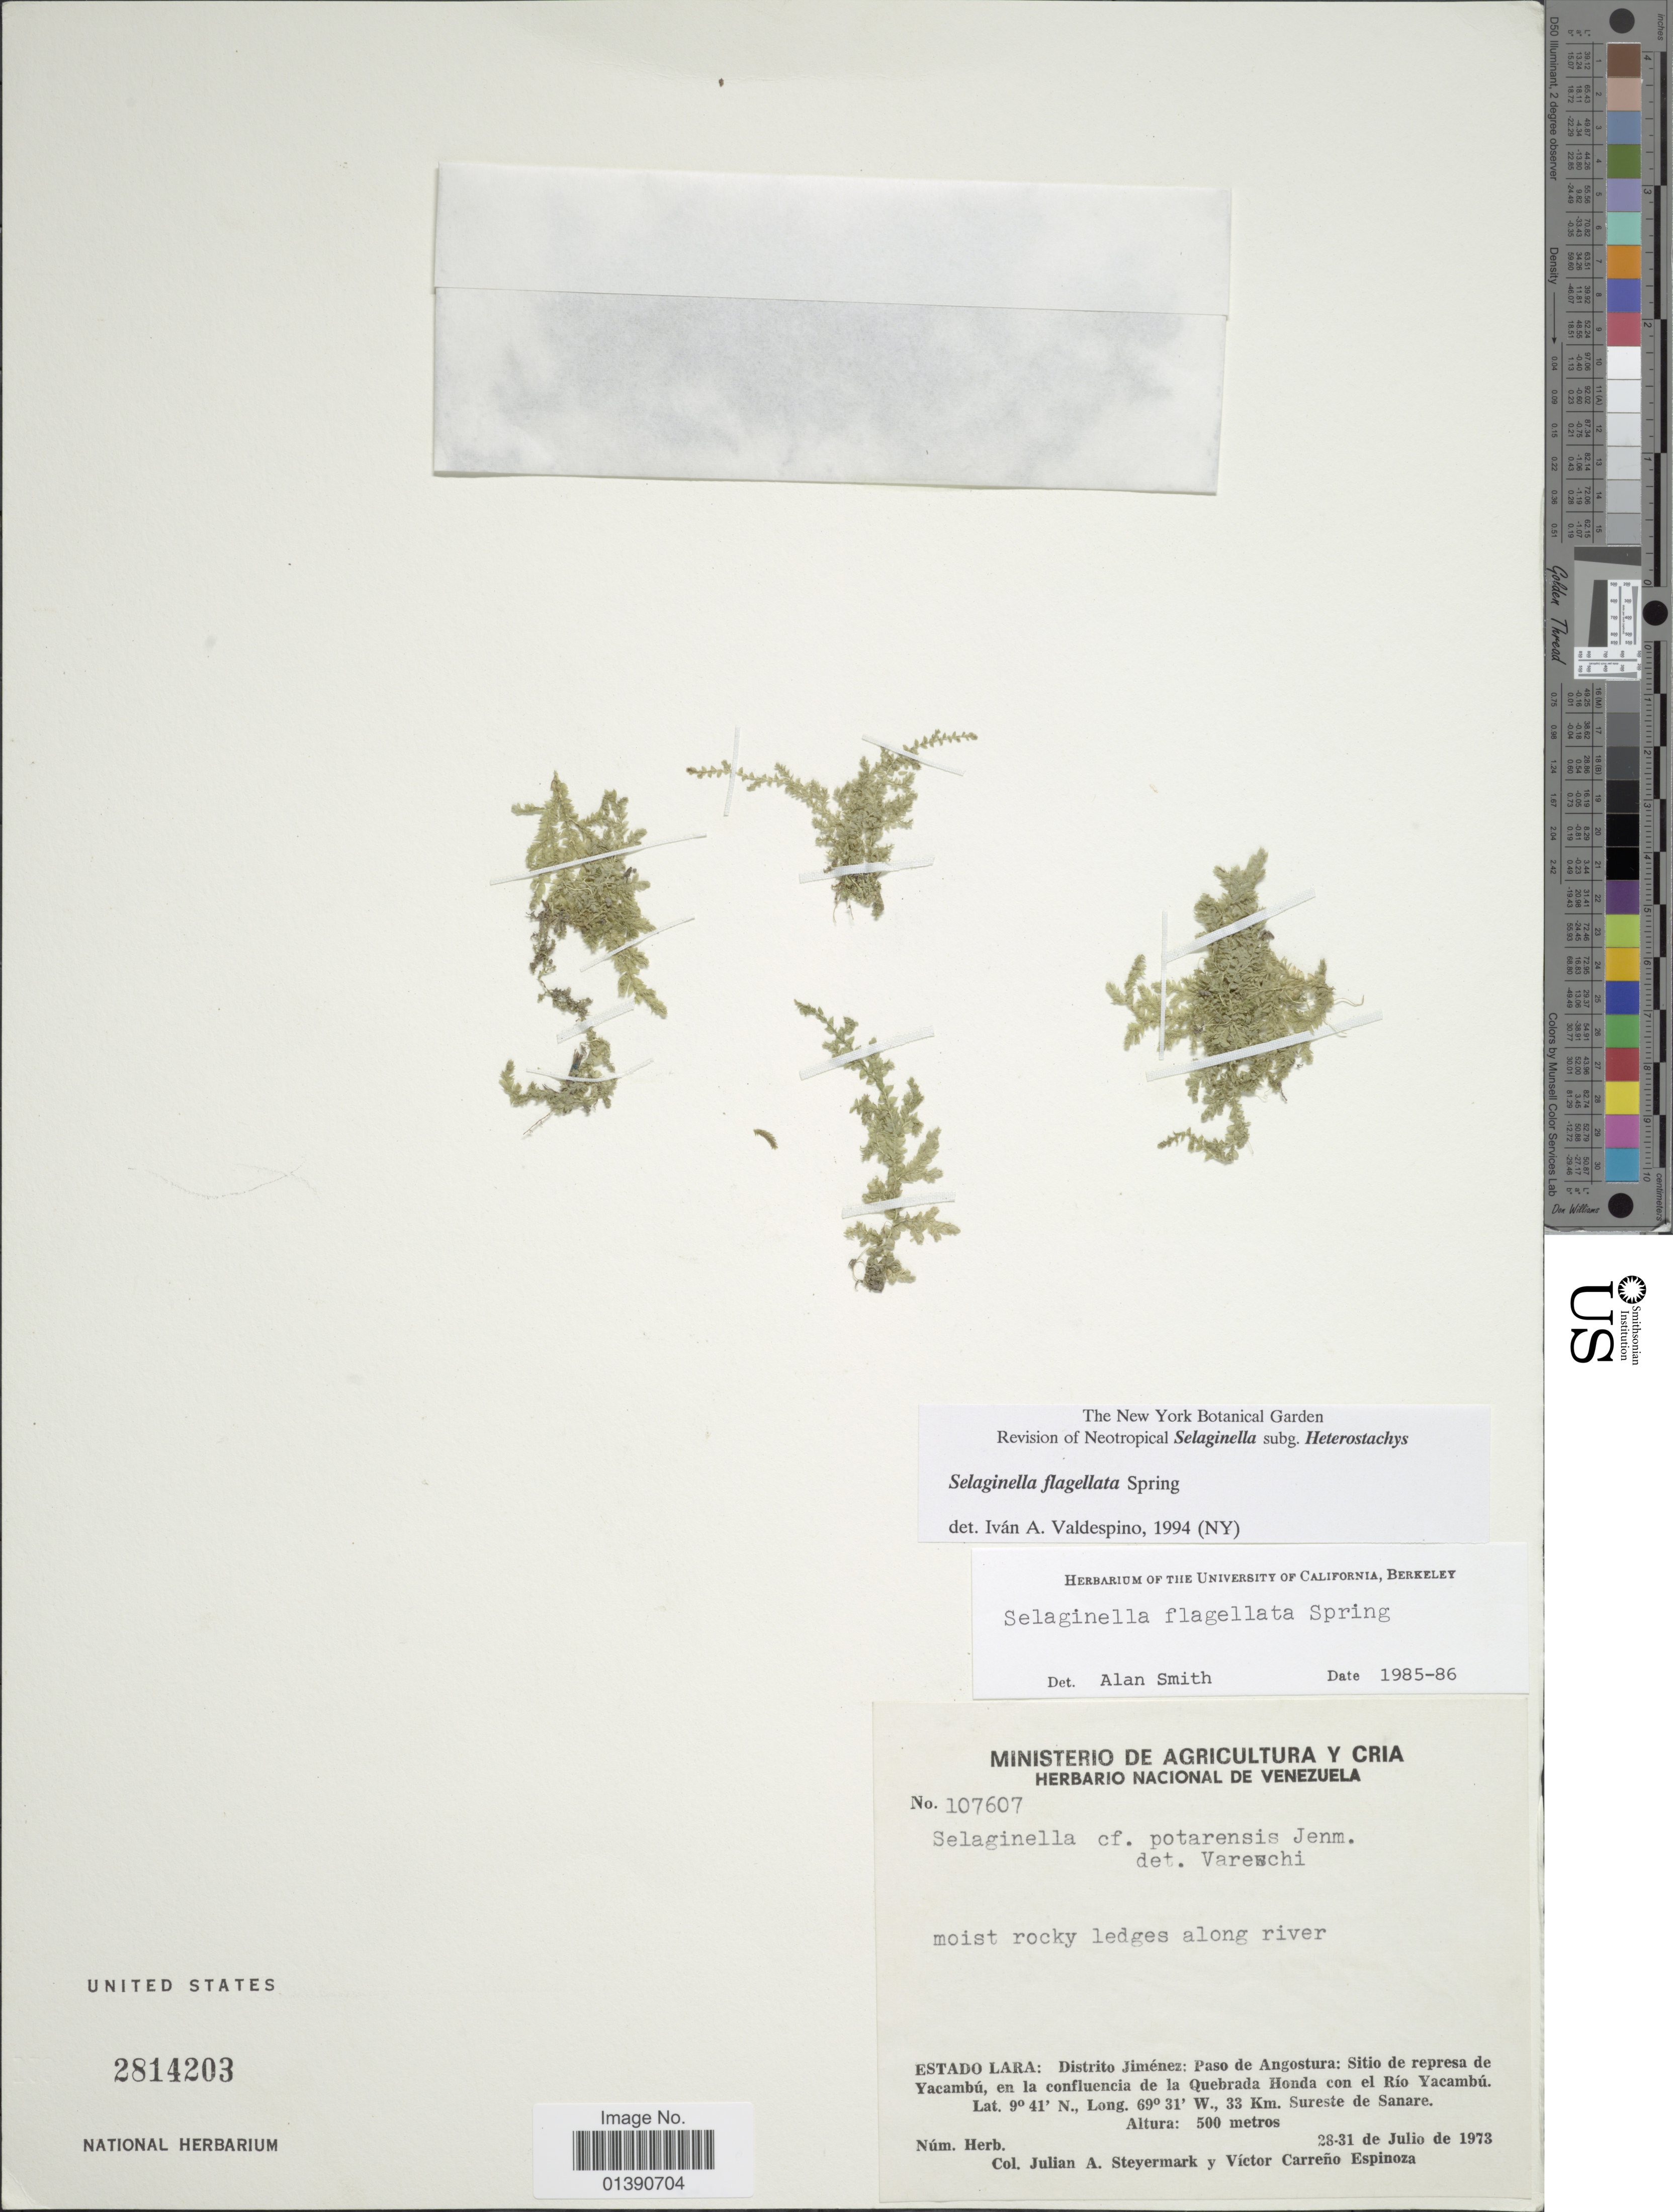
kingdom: Plantae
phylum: Tracheophyta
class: Lycopodiopsida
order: Selaginellales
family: Selaginellaceae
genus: Selaginella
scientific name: Selaginella flagellata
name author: Spring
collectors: J. Steyermark & V. Espinoza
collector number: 107607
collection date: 1973-07-28/1973-07-31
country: Venezuela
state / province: Lara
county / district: Jiménez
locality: Distrito Jiménez: Paso de Angostura: Sitio de represa de Yacambú, en la confluencia de la Quebrada Honda con el Río Yacambú, 33 km Sureste de Sanare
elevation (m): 500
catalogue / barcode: US 2814203